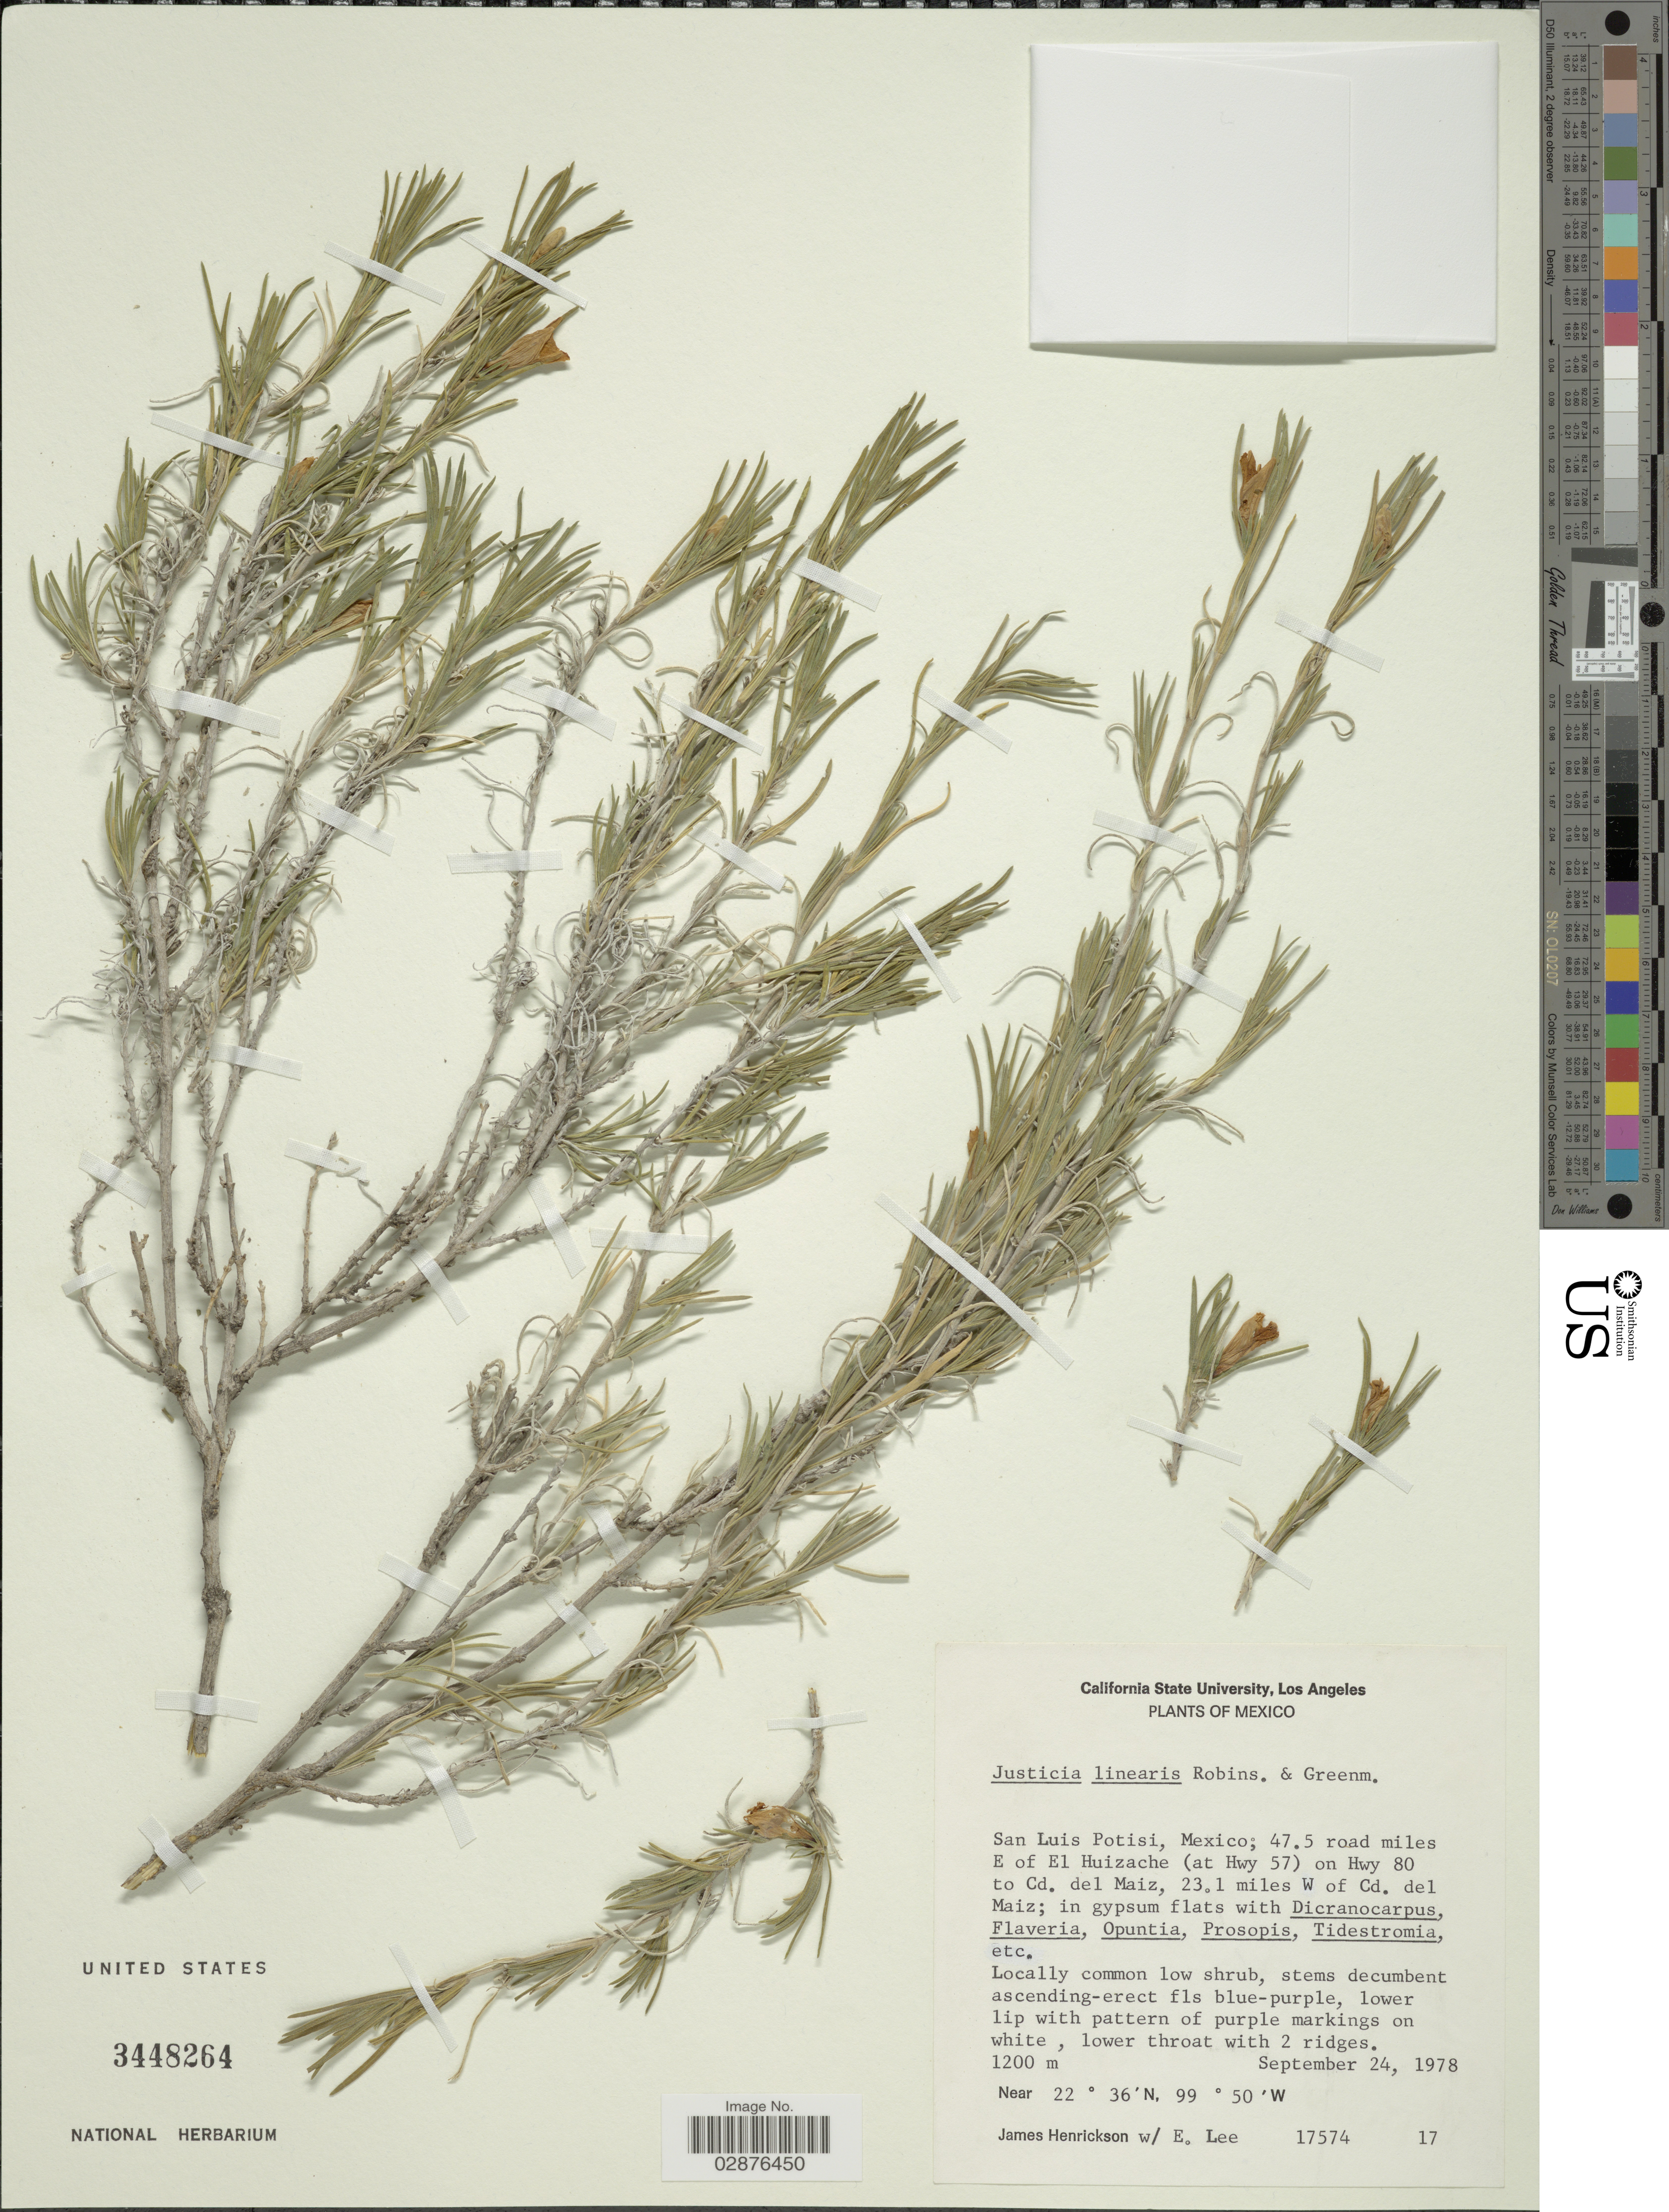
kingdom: Plantae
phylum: Tracheophyta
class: Magnoliopsida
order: Lamiales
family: Acanthaceae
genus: Justicia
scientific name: Justicia linearis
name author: B.L. Rob. & Greenm.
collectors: J. Henrickson & E. Lee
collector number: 17574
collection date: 1978-09-24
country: Mexico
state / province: San Luis Potosí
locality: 47.5 road miles E of El Huizache (at Hwy 57) on Hwy 80 to Cd. del Maiz, 23.1 miles W of Cd. del Maiz.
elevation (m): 1200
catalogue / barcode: US 3448264